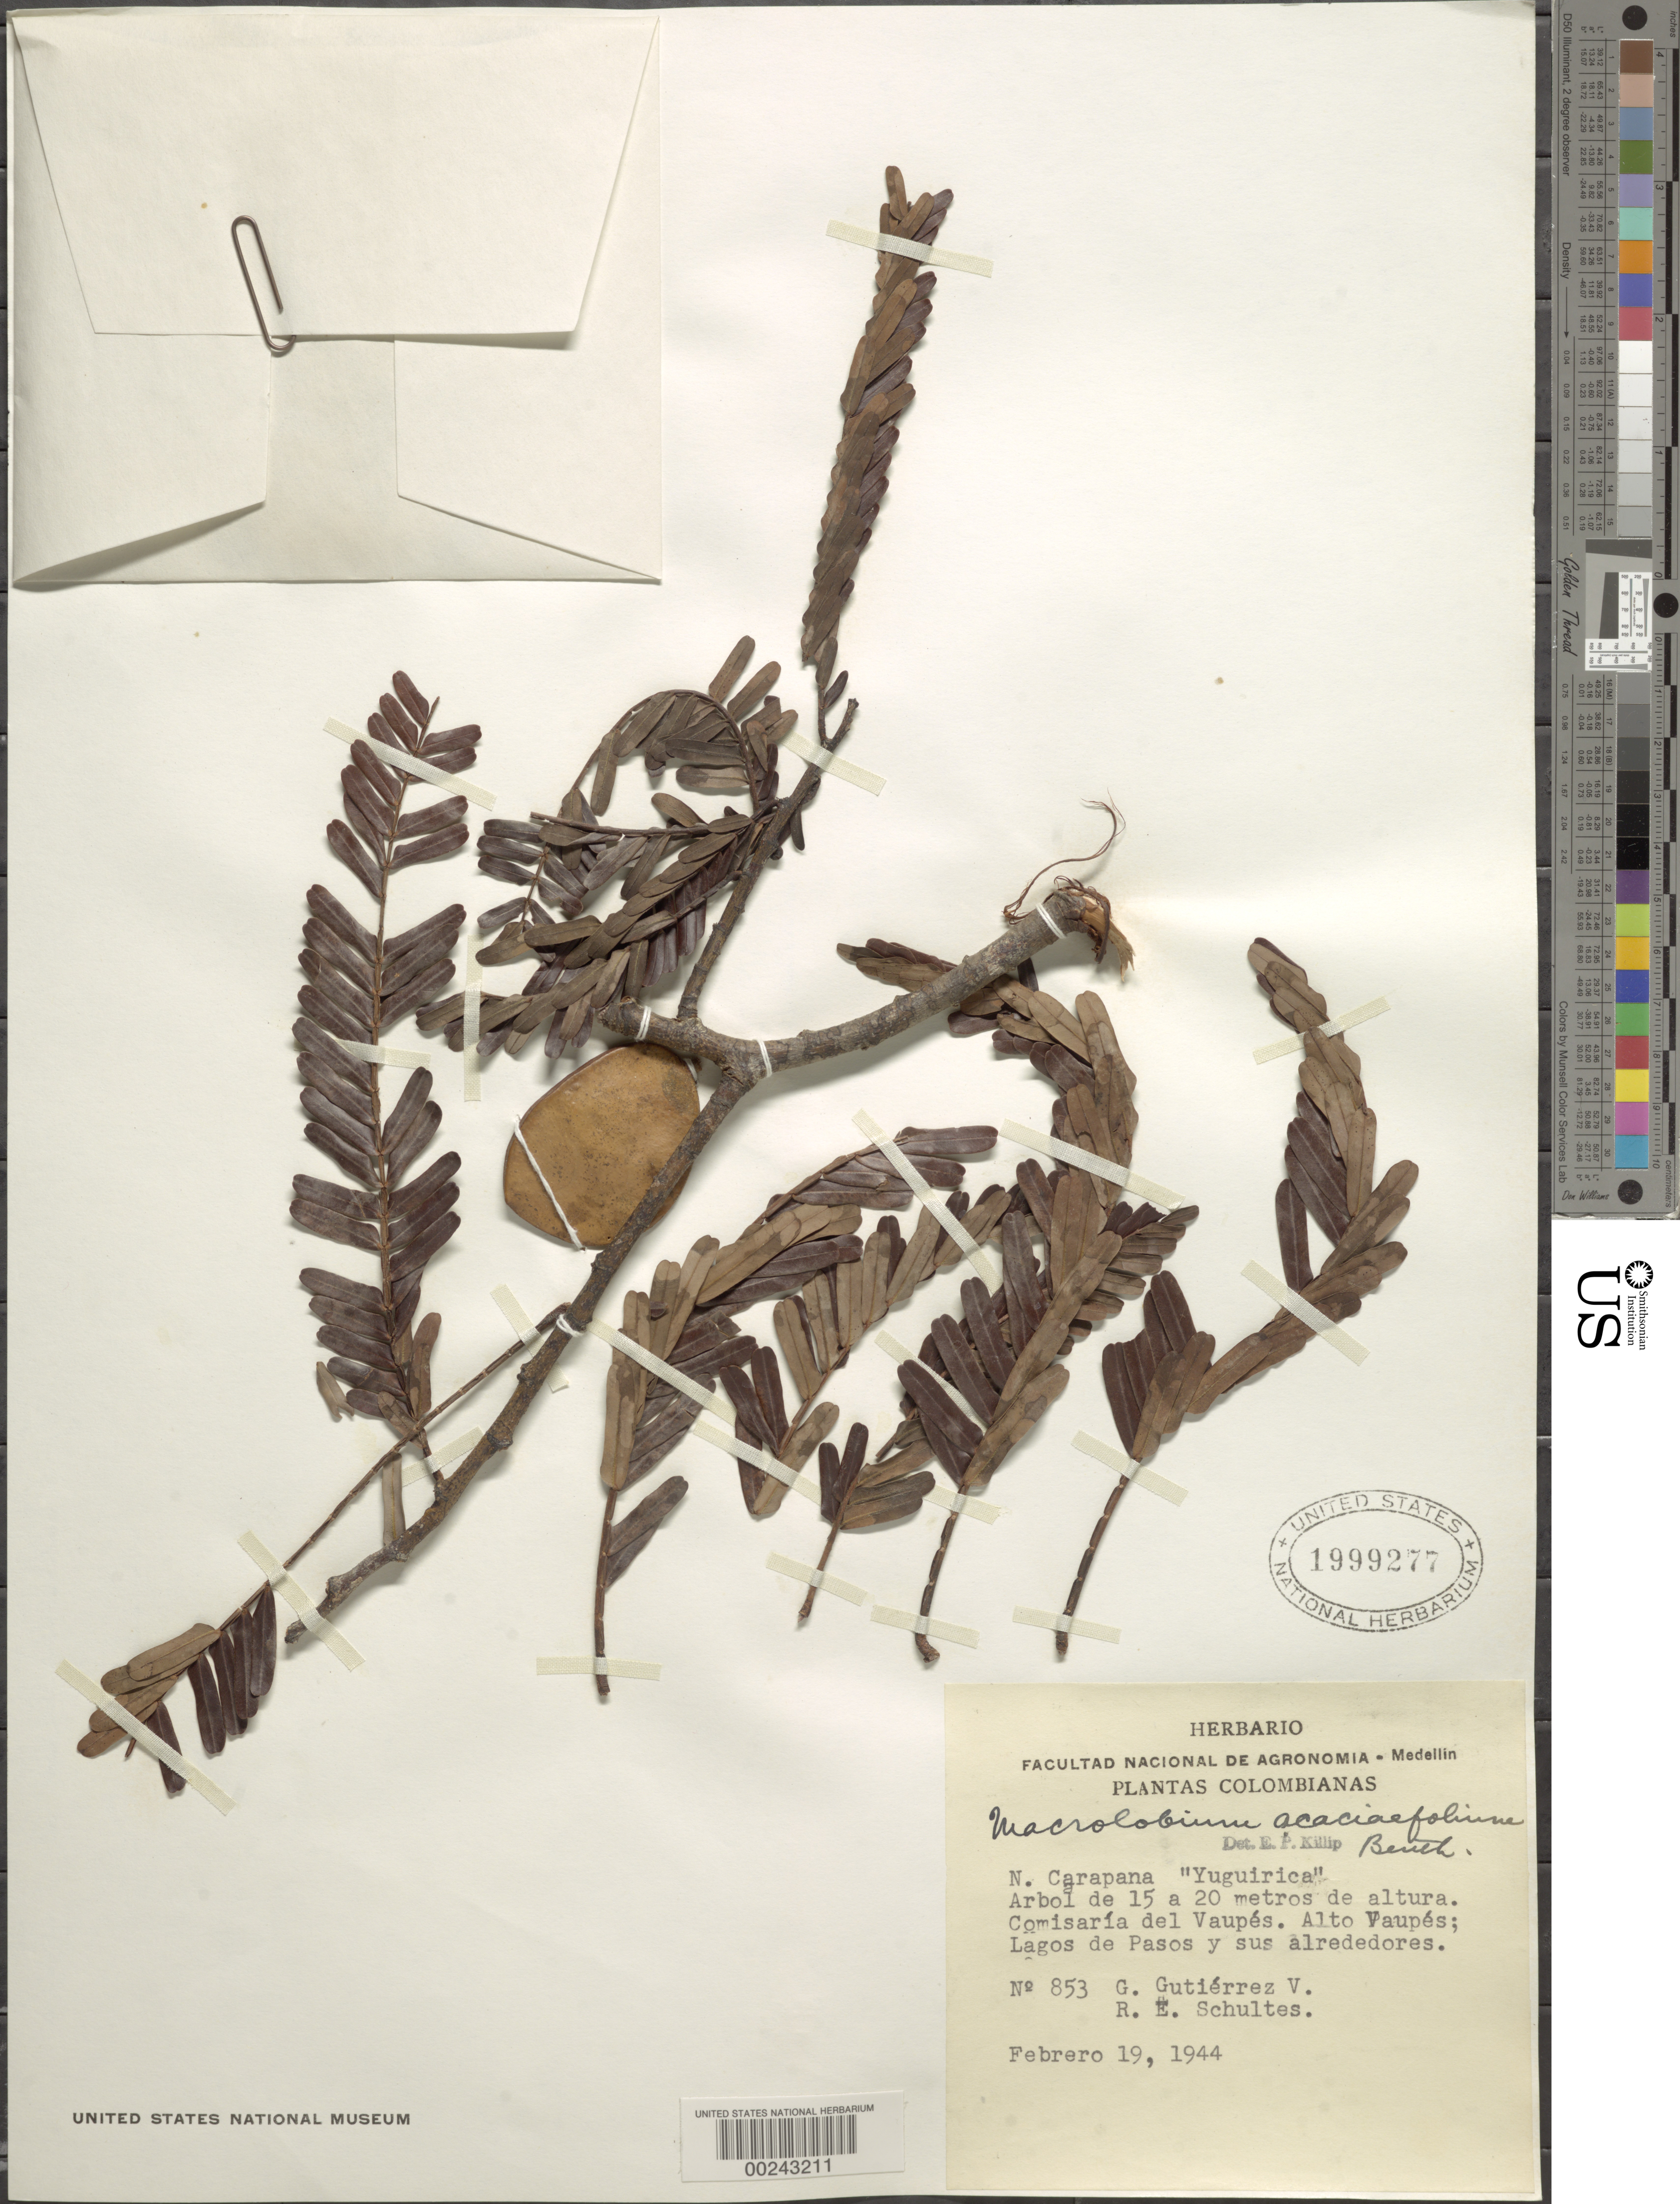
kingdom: Plantae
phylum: Tracheophyta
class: Magnoliopsida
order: Fabales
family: Fabaceae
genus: Macrolobium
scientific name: Macrolobium acaciifolium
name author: (Benth.) Benth.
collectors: G. Gutierrez & R. E. Schultes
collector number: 853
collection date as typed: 19 Feb 1944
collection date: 1944-02-19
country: Colombia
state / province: Vaupés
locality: Alto Vaupes; lagos de Pasos and vicinity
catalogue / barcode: US 1999277